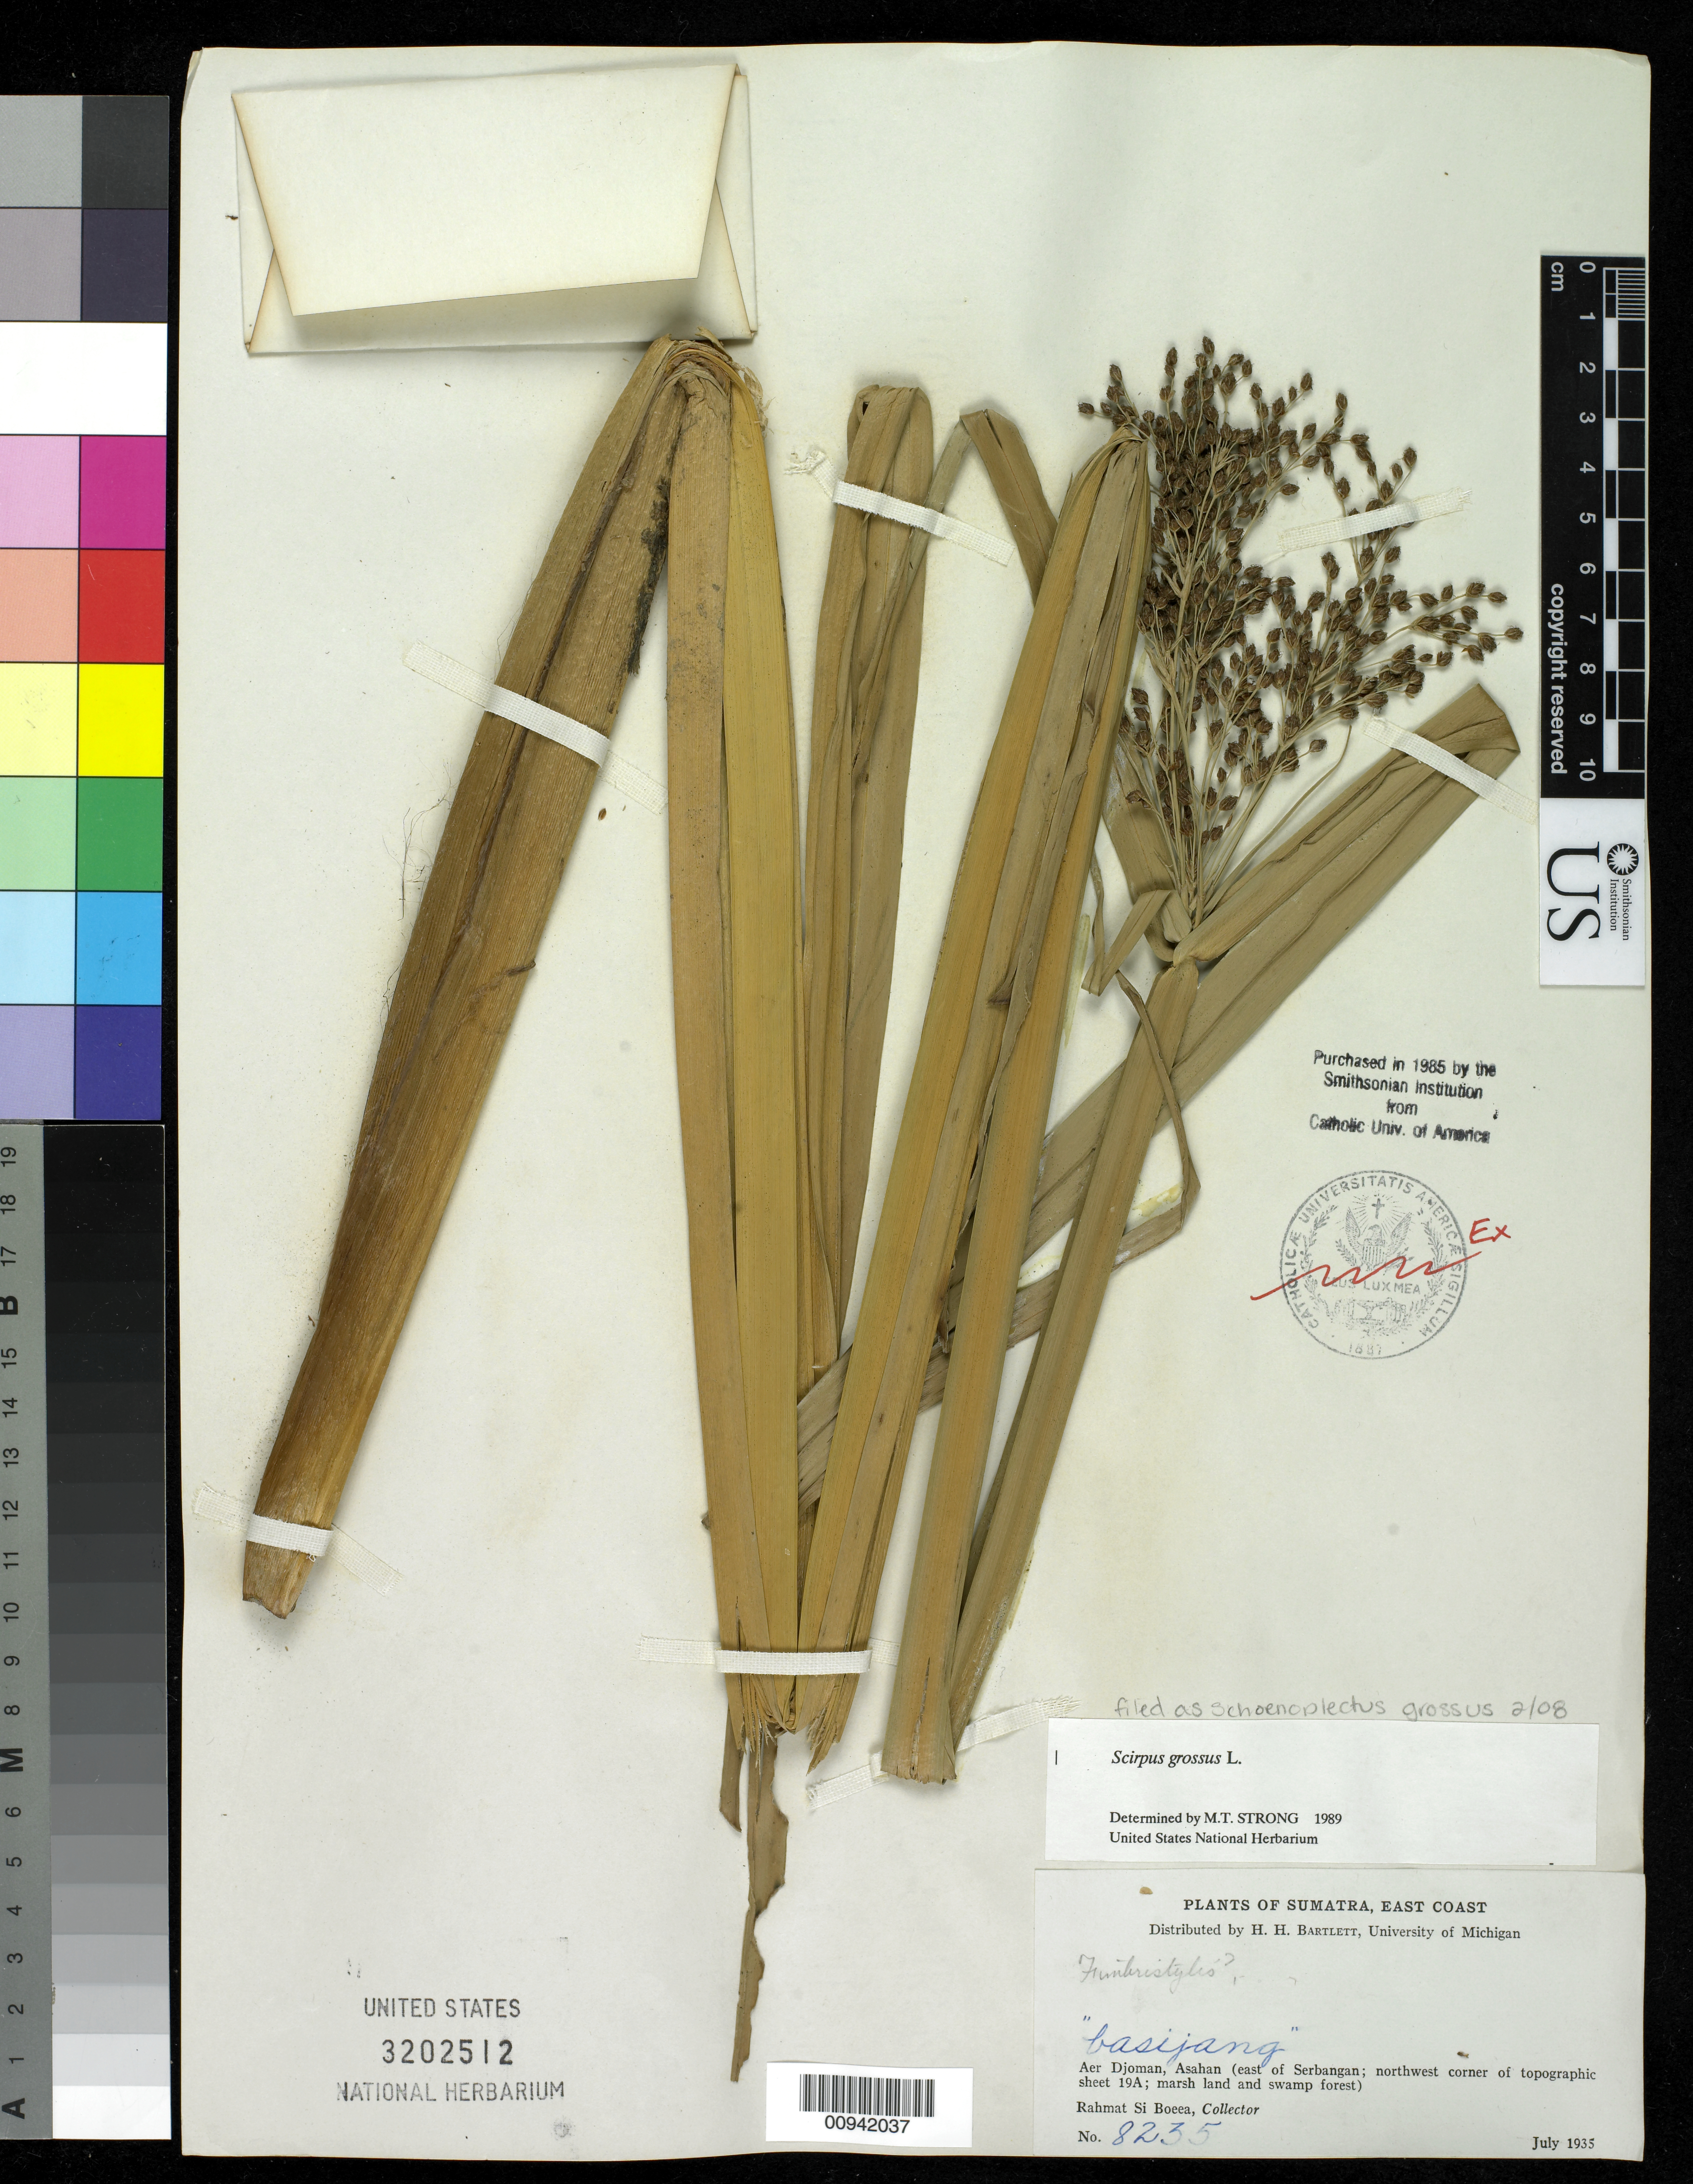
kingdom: Plantae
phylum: Tracheophyta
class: Liliopsida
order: Poales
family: Cyperaceae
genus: Actinoscirpus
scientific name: Actinoscirpus grossus var. grossus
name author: (L. f.) Goetgh. & D.A. Simpson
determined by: Strong, M. T., (US), Smithsonian Institution - National Museum of Natural History (UNITED STATES)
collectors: Rahmat Si Boeea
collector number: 8235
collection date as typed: Jul 1935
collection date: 1935-07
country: Indonesia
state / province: Sumatra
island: Sumatra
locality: East Coast. Aer Djoman, asahan [east of Serbangan].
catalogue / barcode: US 3202512